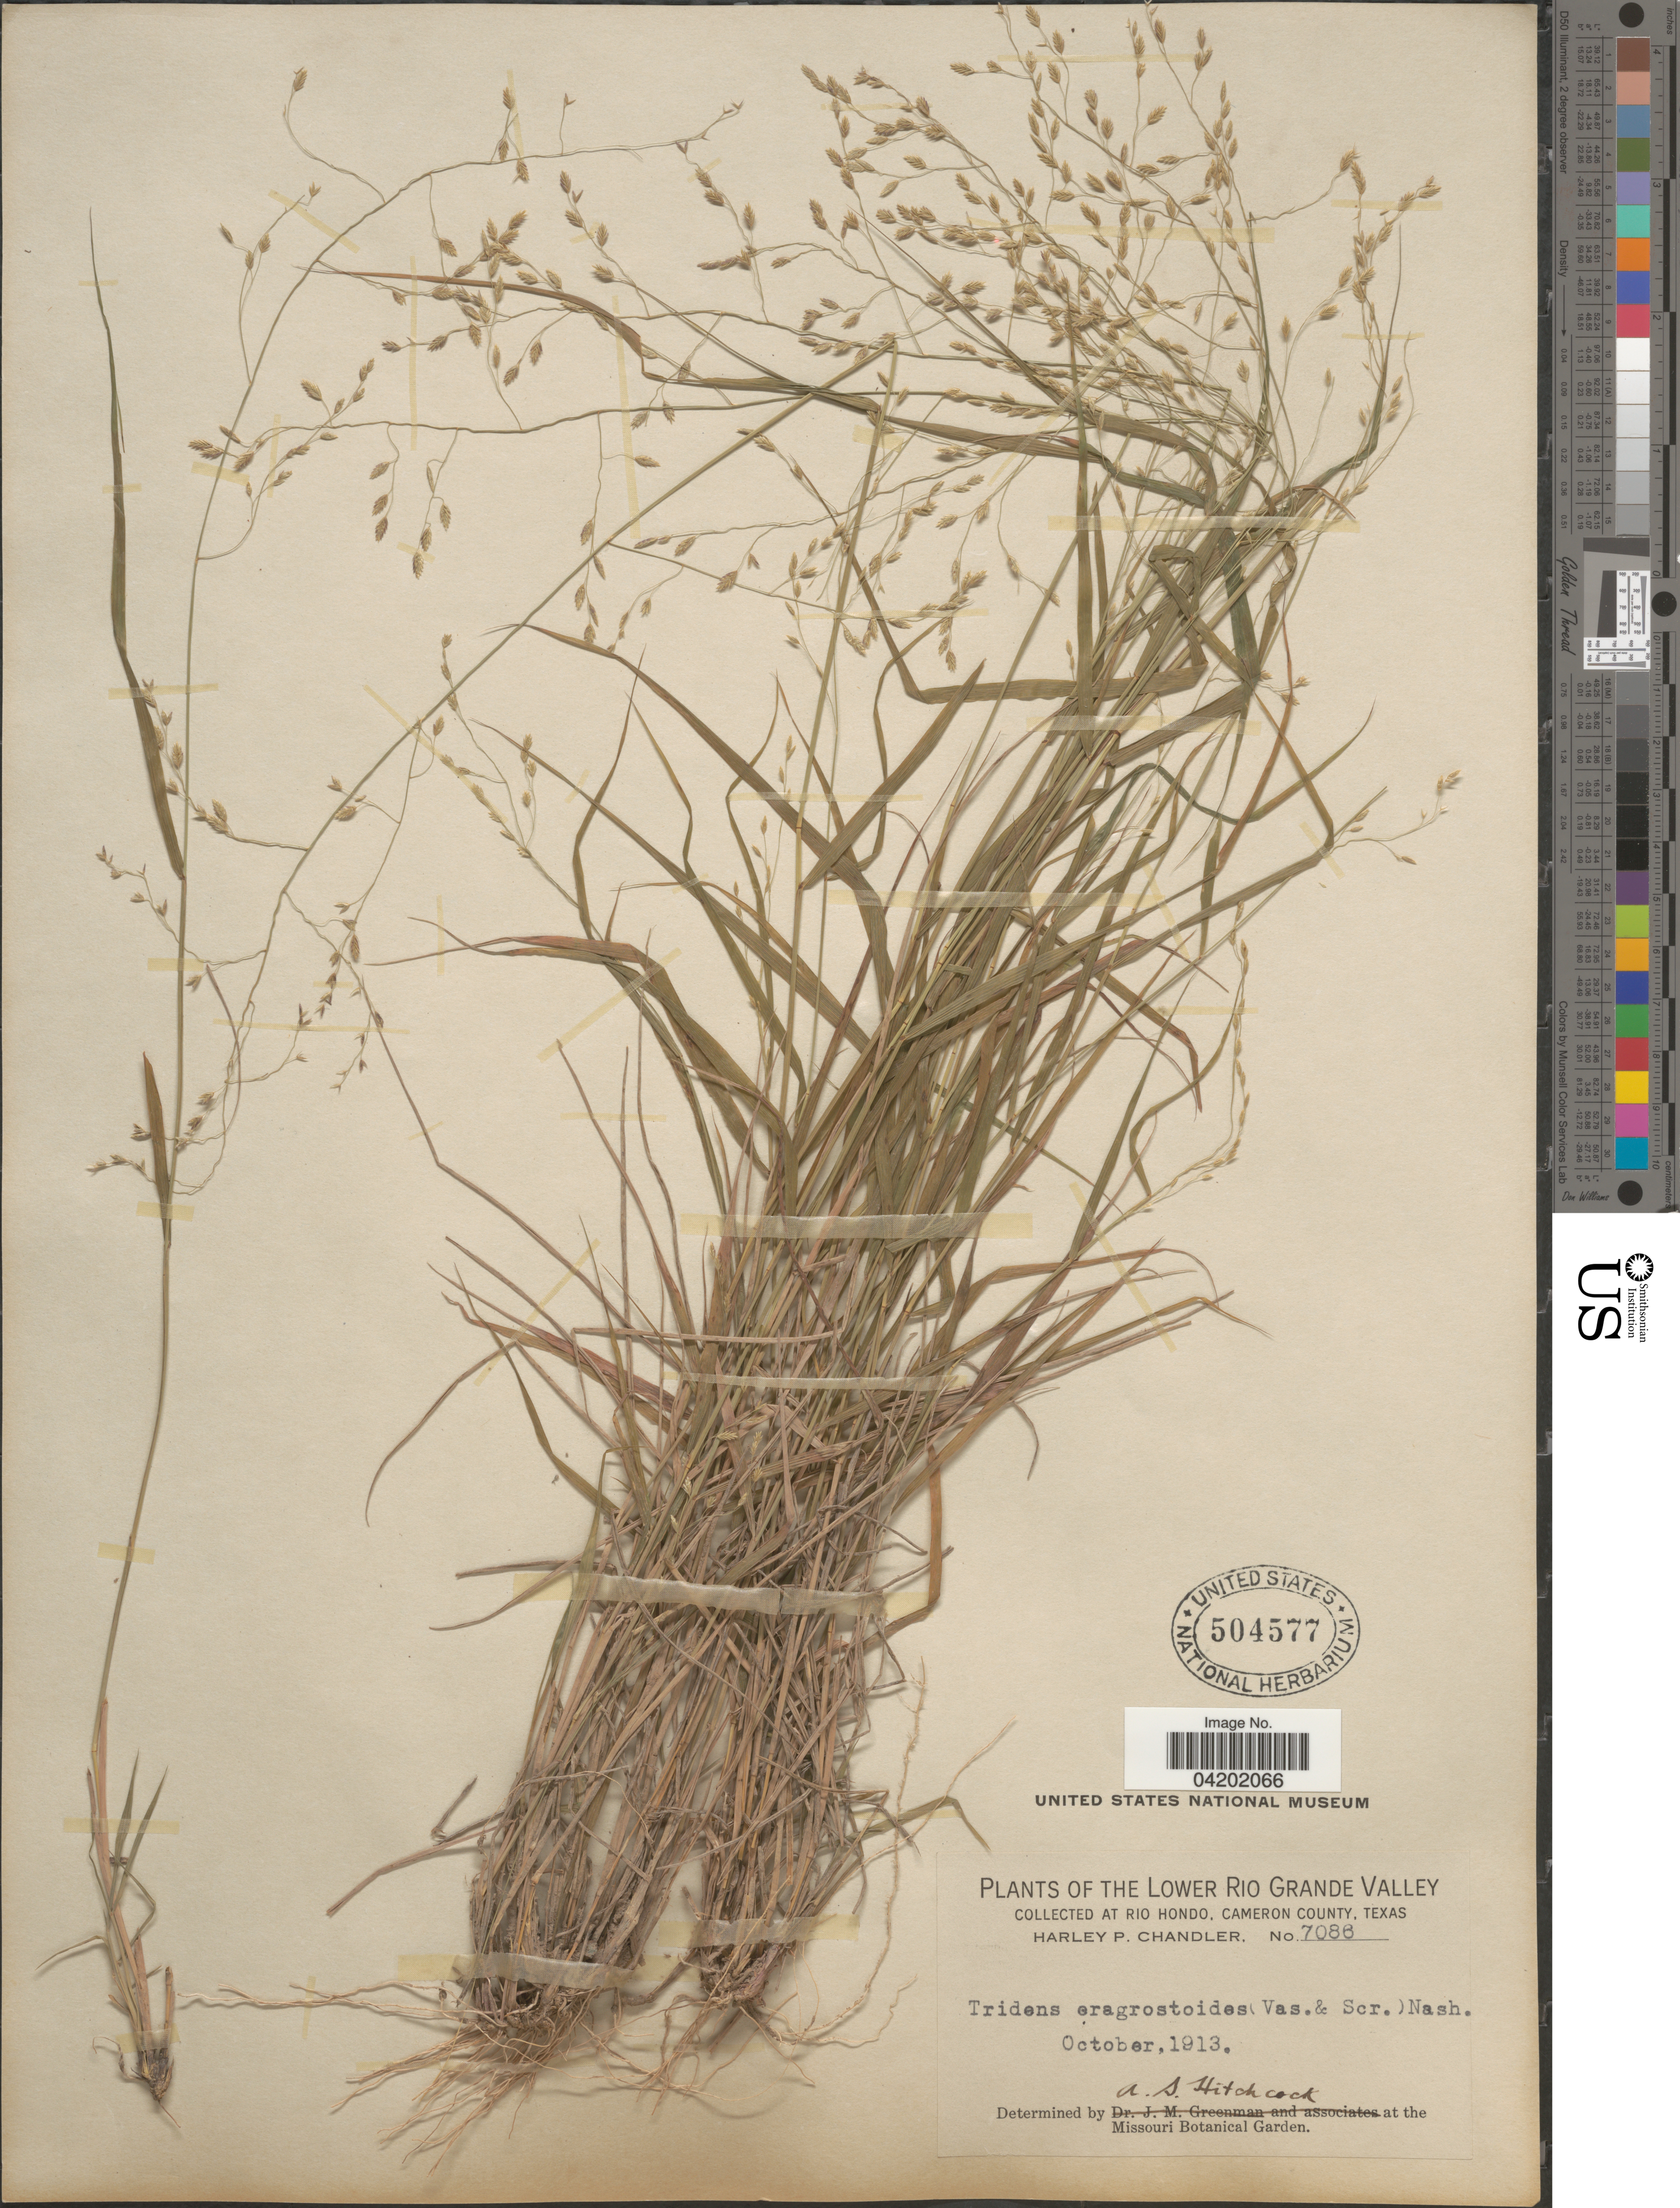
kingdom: Plantae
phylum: Tracheophyta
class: Liliopsida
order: Poales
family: Poaceae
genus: Triplasiella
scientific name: Triplasiella eragrostoides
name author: (Vasey & Scribn.) P.M. Peterson & Romasch.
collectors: H. Chandler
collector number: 7086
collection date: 1913-10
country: United States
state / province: Texas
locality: Lower Rio Grande Valley. At Rio Hondo, Cameron County.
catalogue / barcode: US 504577